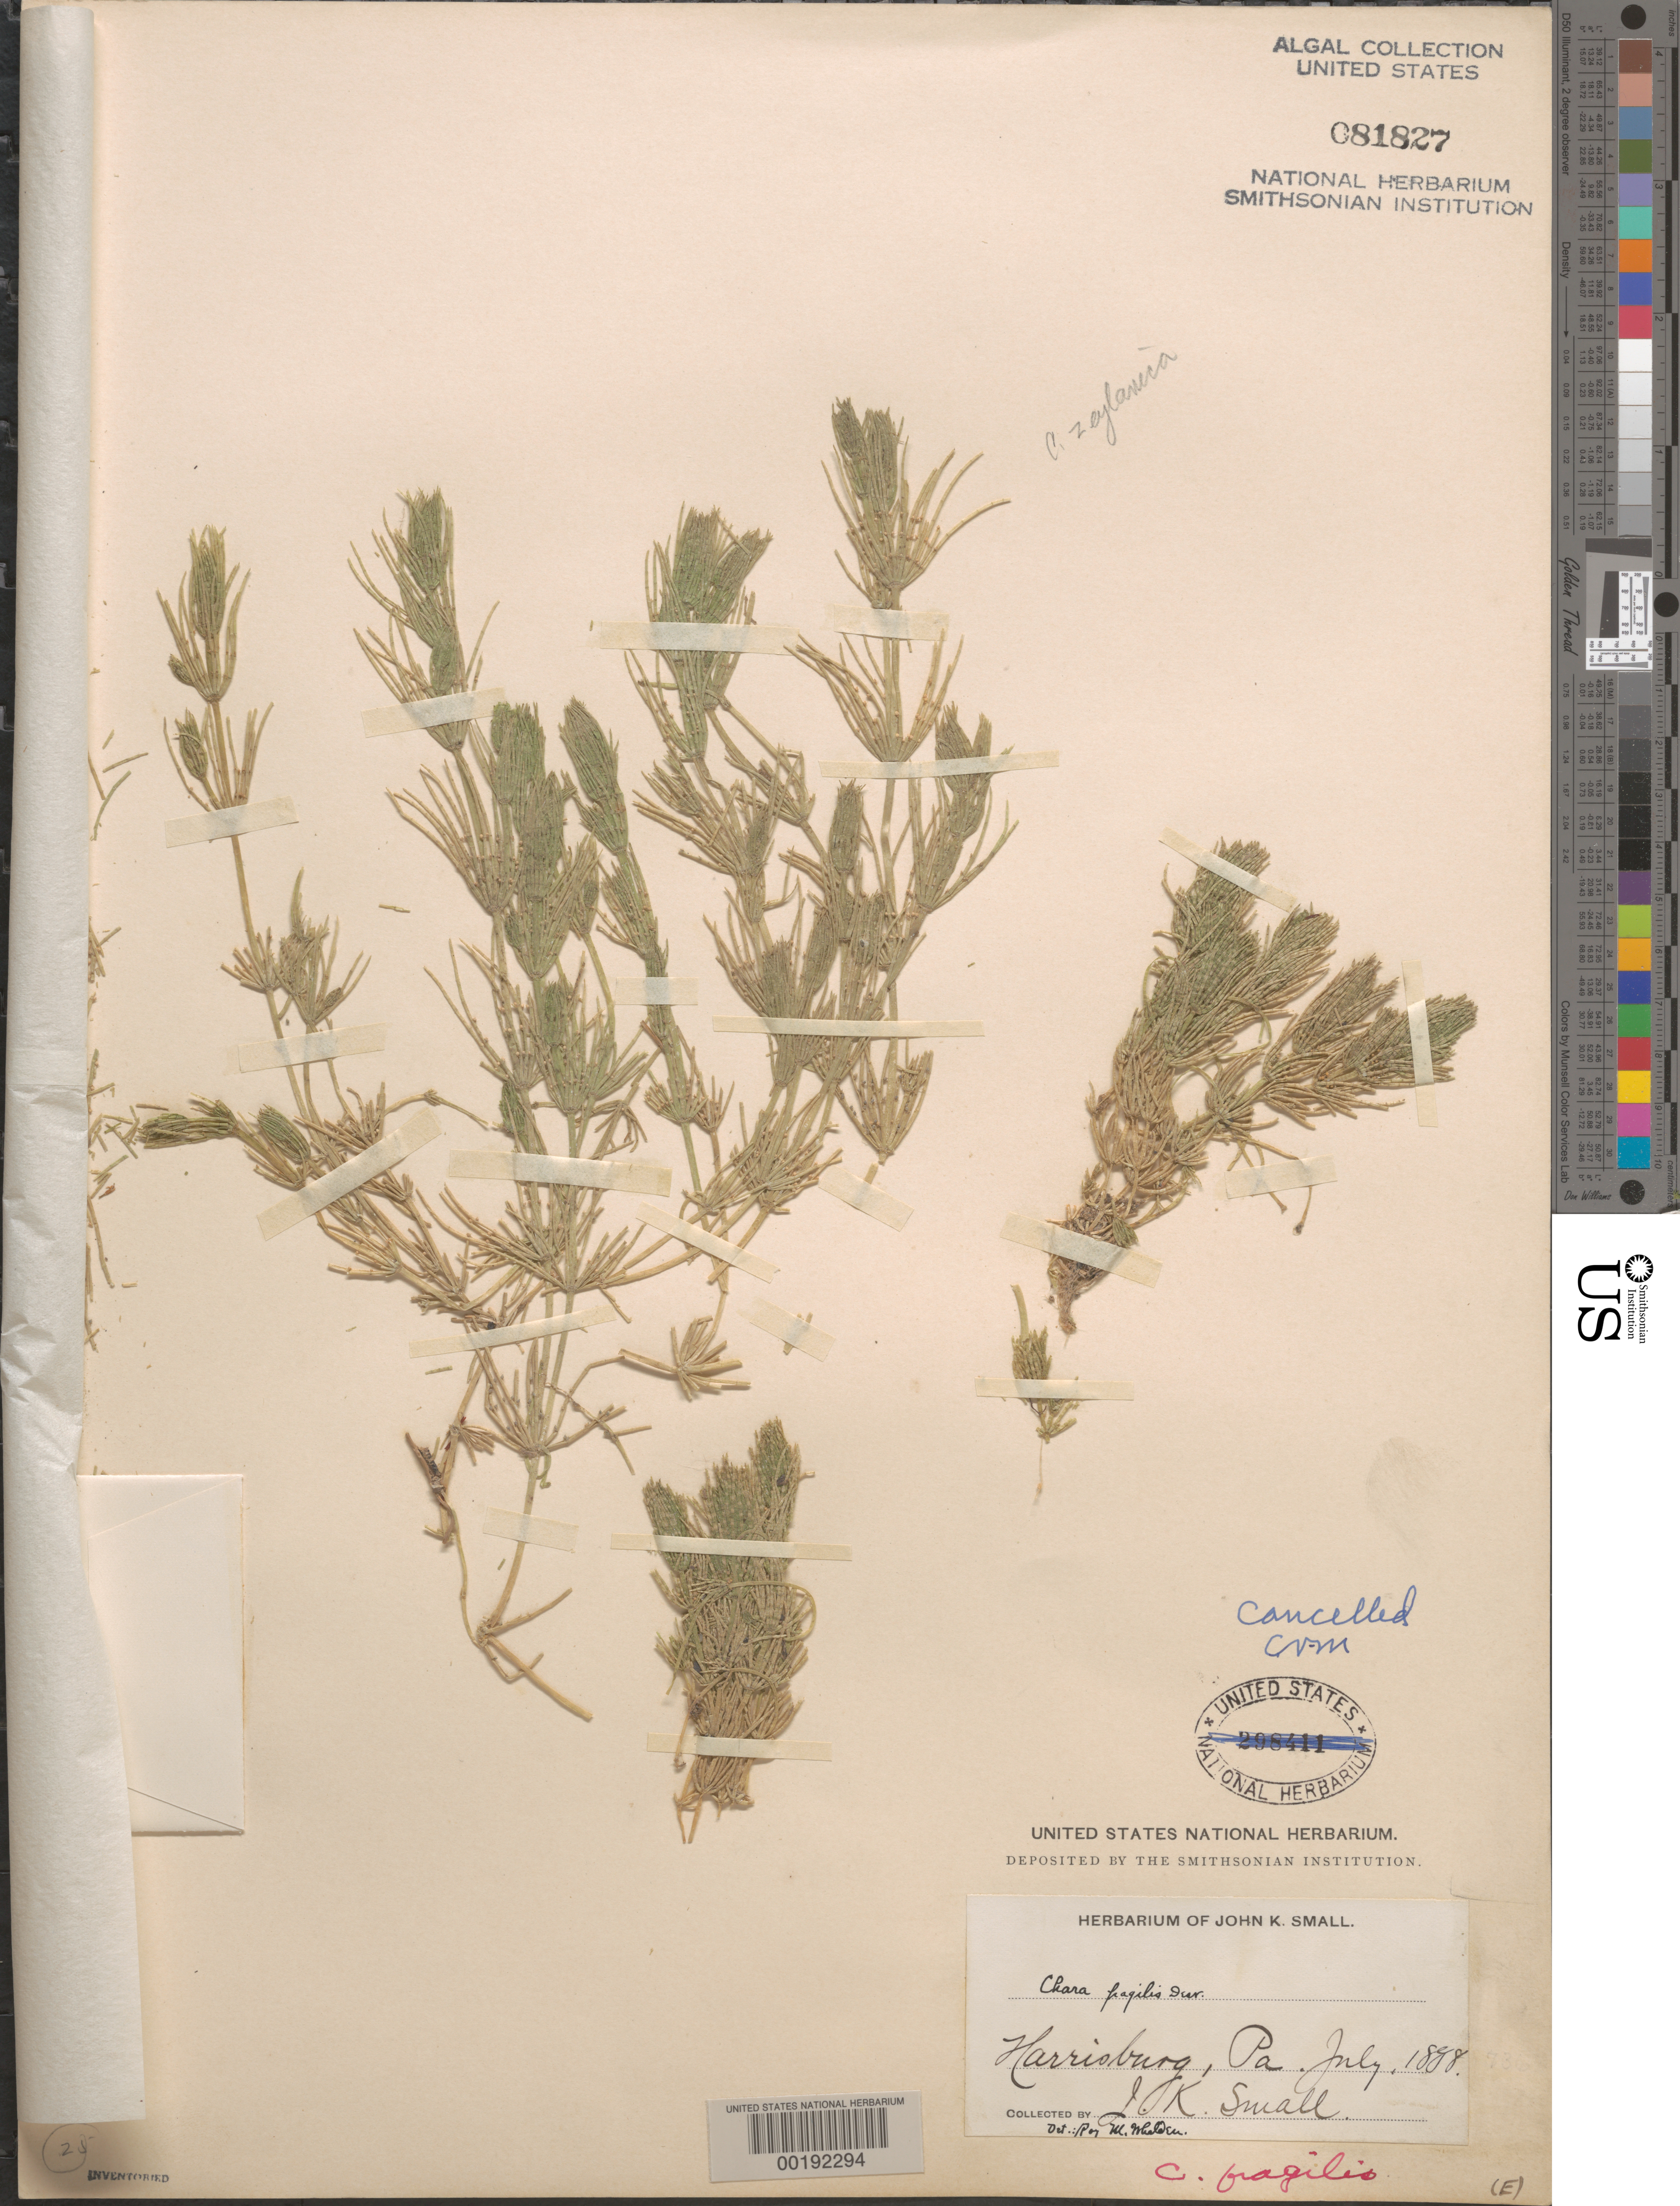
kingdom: Plantae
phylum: Charophyta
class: Charophyceae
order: Charales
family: Characeae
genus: Chara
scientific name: Chara globularis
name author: Thuiller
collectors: J. K. Small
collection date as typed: Jul 1888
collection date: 1888-07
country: United States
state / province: Pennsylvania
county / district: Dauphin County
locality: Harrisburg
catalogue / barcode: US 81827